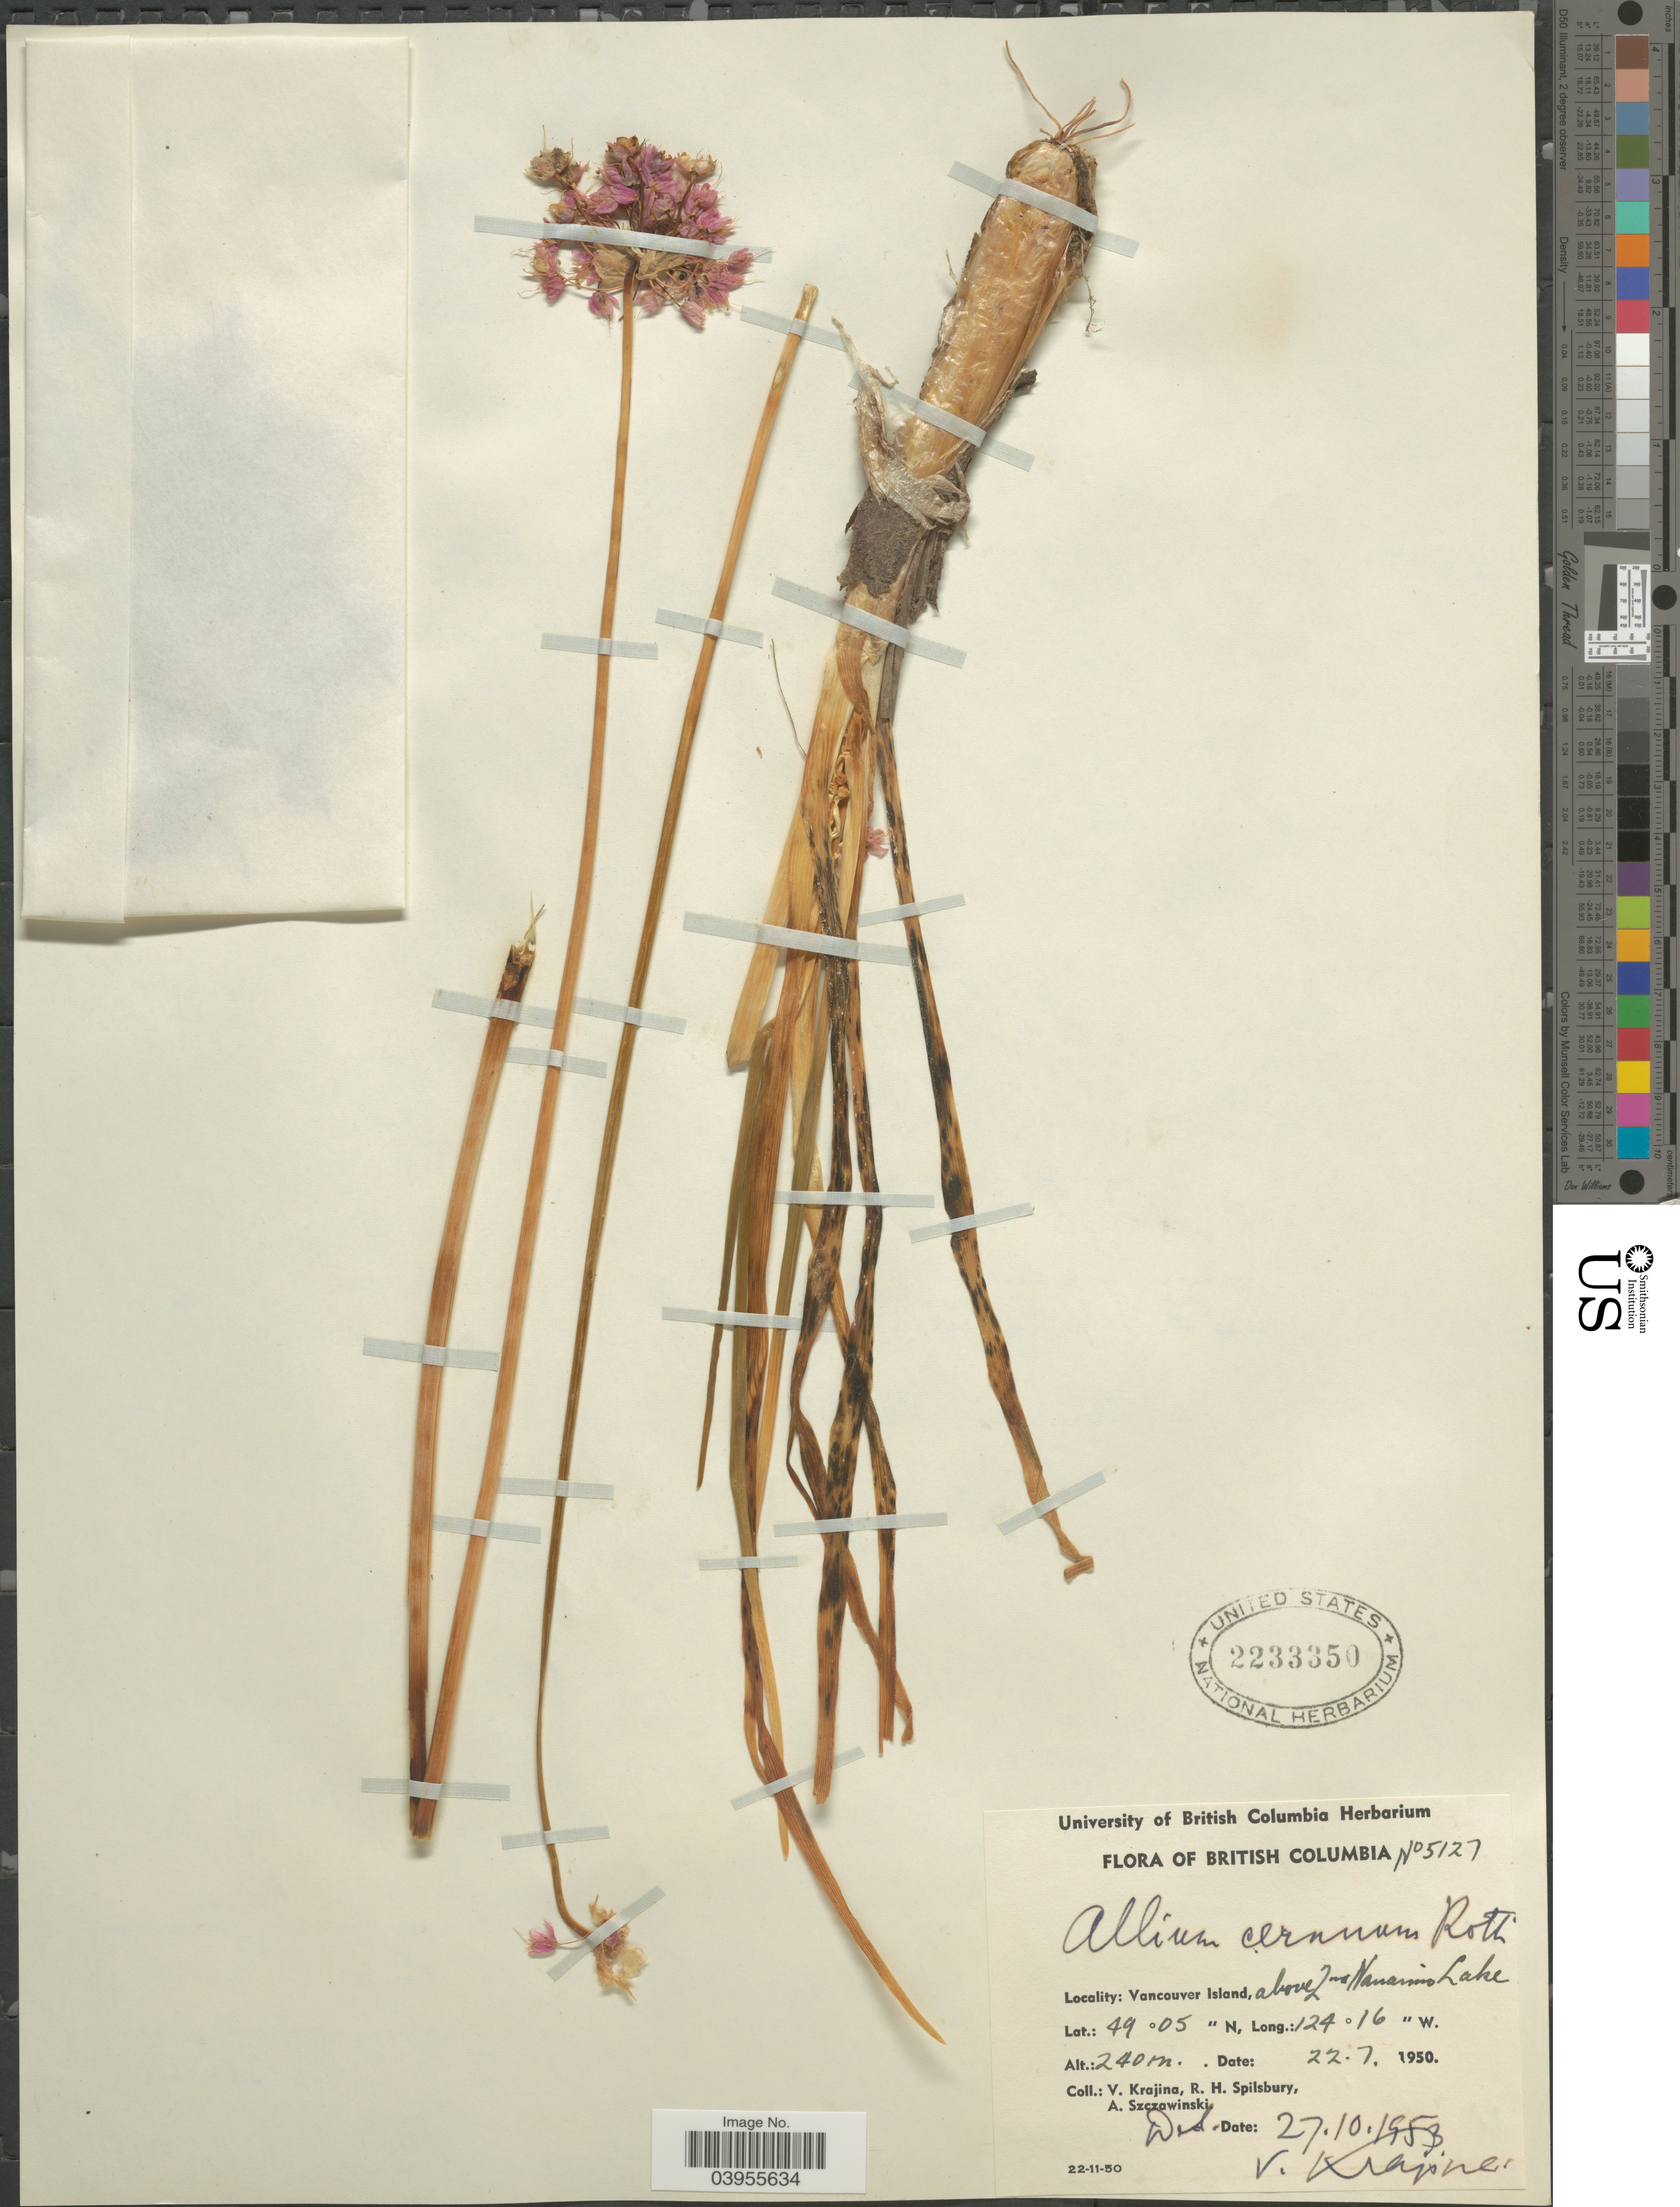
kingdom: Plantae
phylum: Tracheophyta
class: Liliopsida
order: Asparagales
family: Amaryllidaceae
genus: Allium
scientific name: Allium cernuum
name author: Roth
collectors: V. Krajina, R. Spilsbury & A. Szczawinski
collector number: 5127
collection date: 1950-07-22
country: Canada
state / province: British Columbia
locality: Vancouver Island, above 2nd Nanaimo Lake.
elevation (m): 240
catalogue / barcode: US 2233350